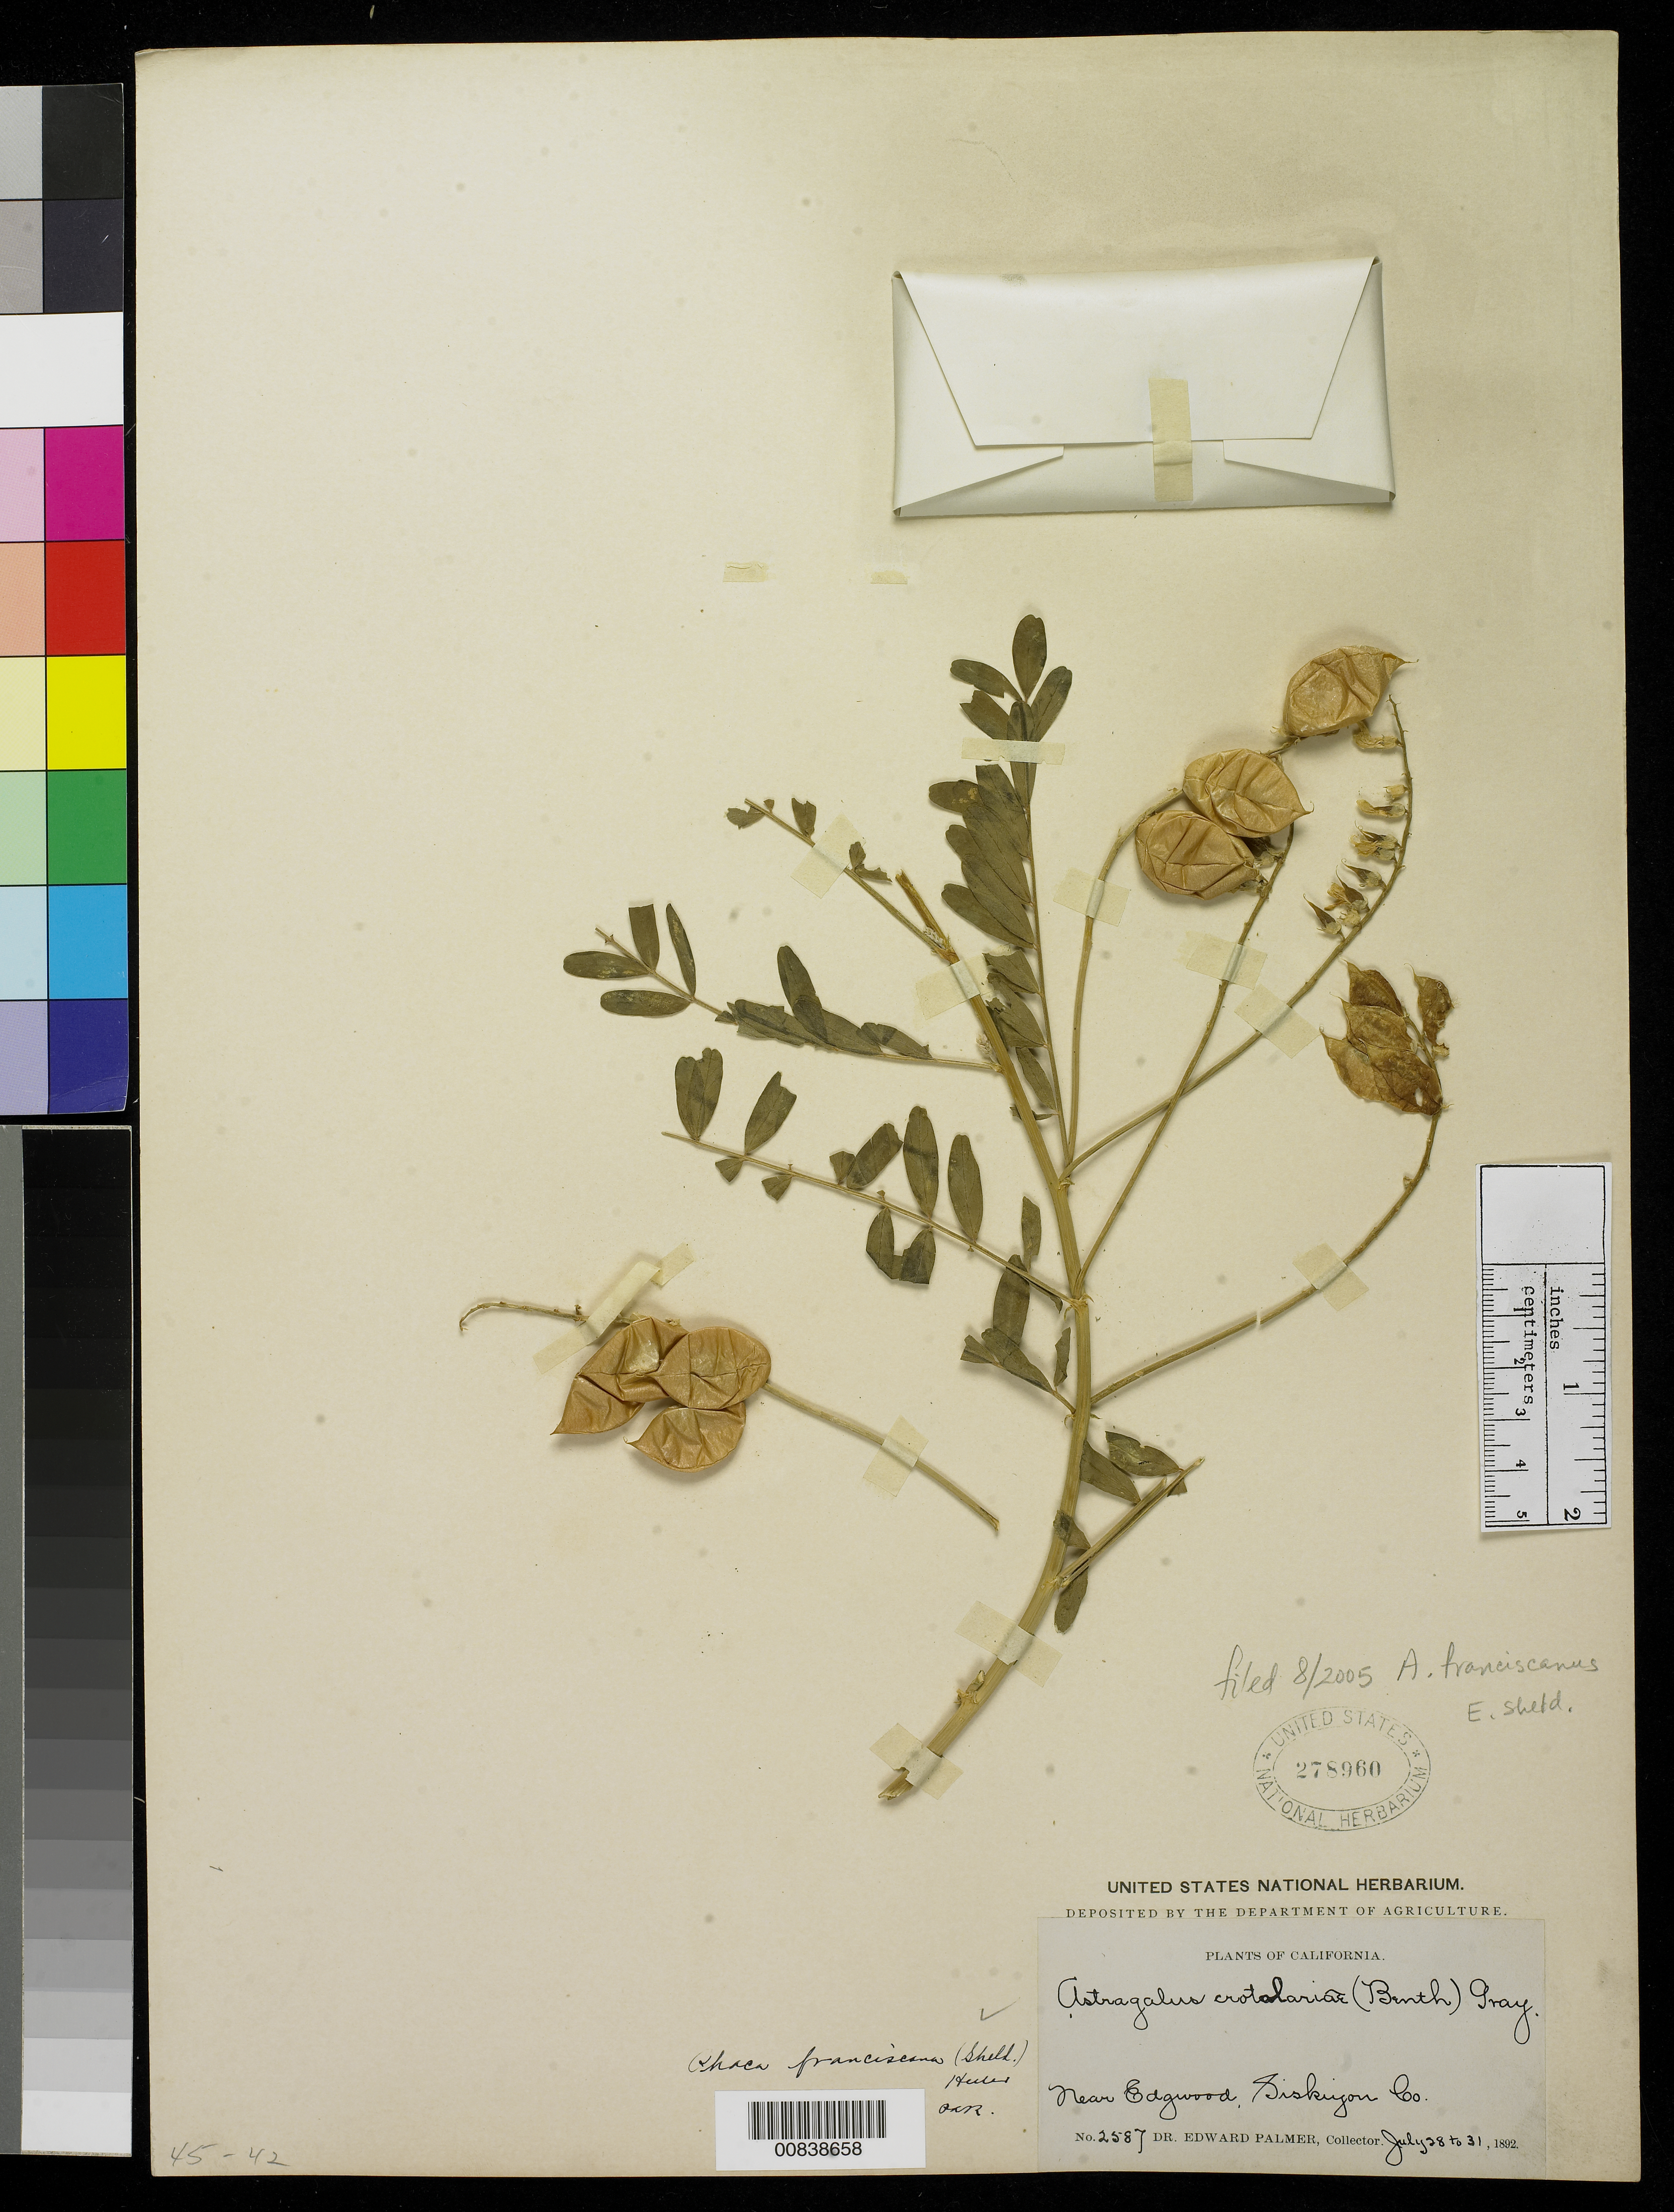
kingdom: Plantae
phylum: Tracheophyta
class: Magnoliopsida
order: Fabales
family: Fabaceae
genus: Astragalus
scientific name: Astragalus franciscanus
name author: E. Sheld.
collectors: E. Palmer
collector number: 2587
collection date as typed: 28 Jul 1892 to 31 Jul 1892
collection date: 1892-07-28/1892-07-31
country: United States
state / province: California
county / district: Siskiyou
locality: Near Edwood, Siskiyou County, California.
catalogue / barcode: US 278960